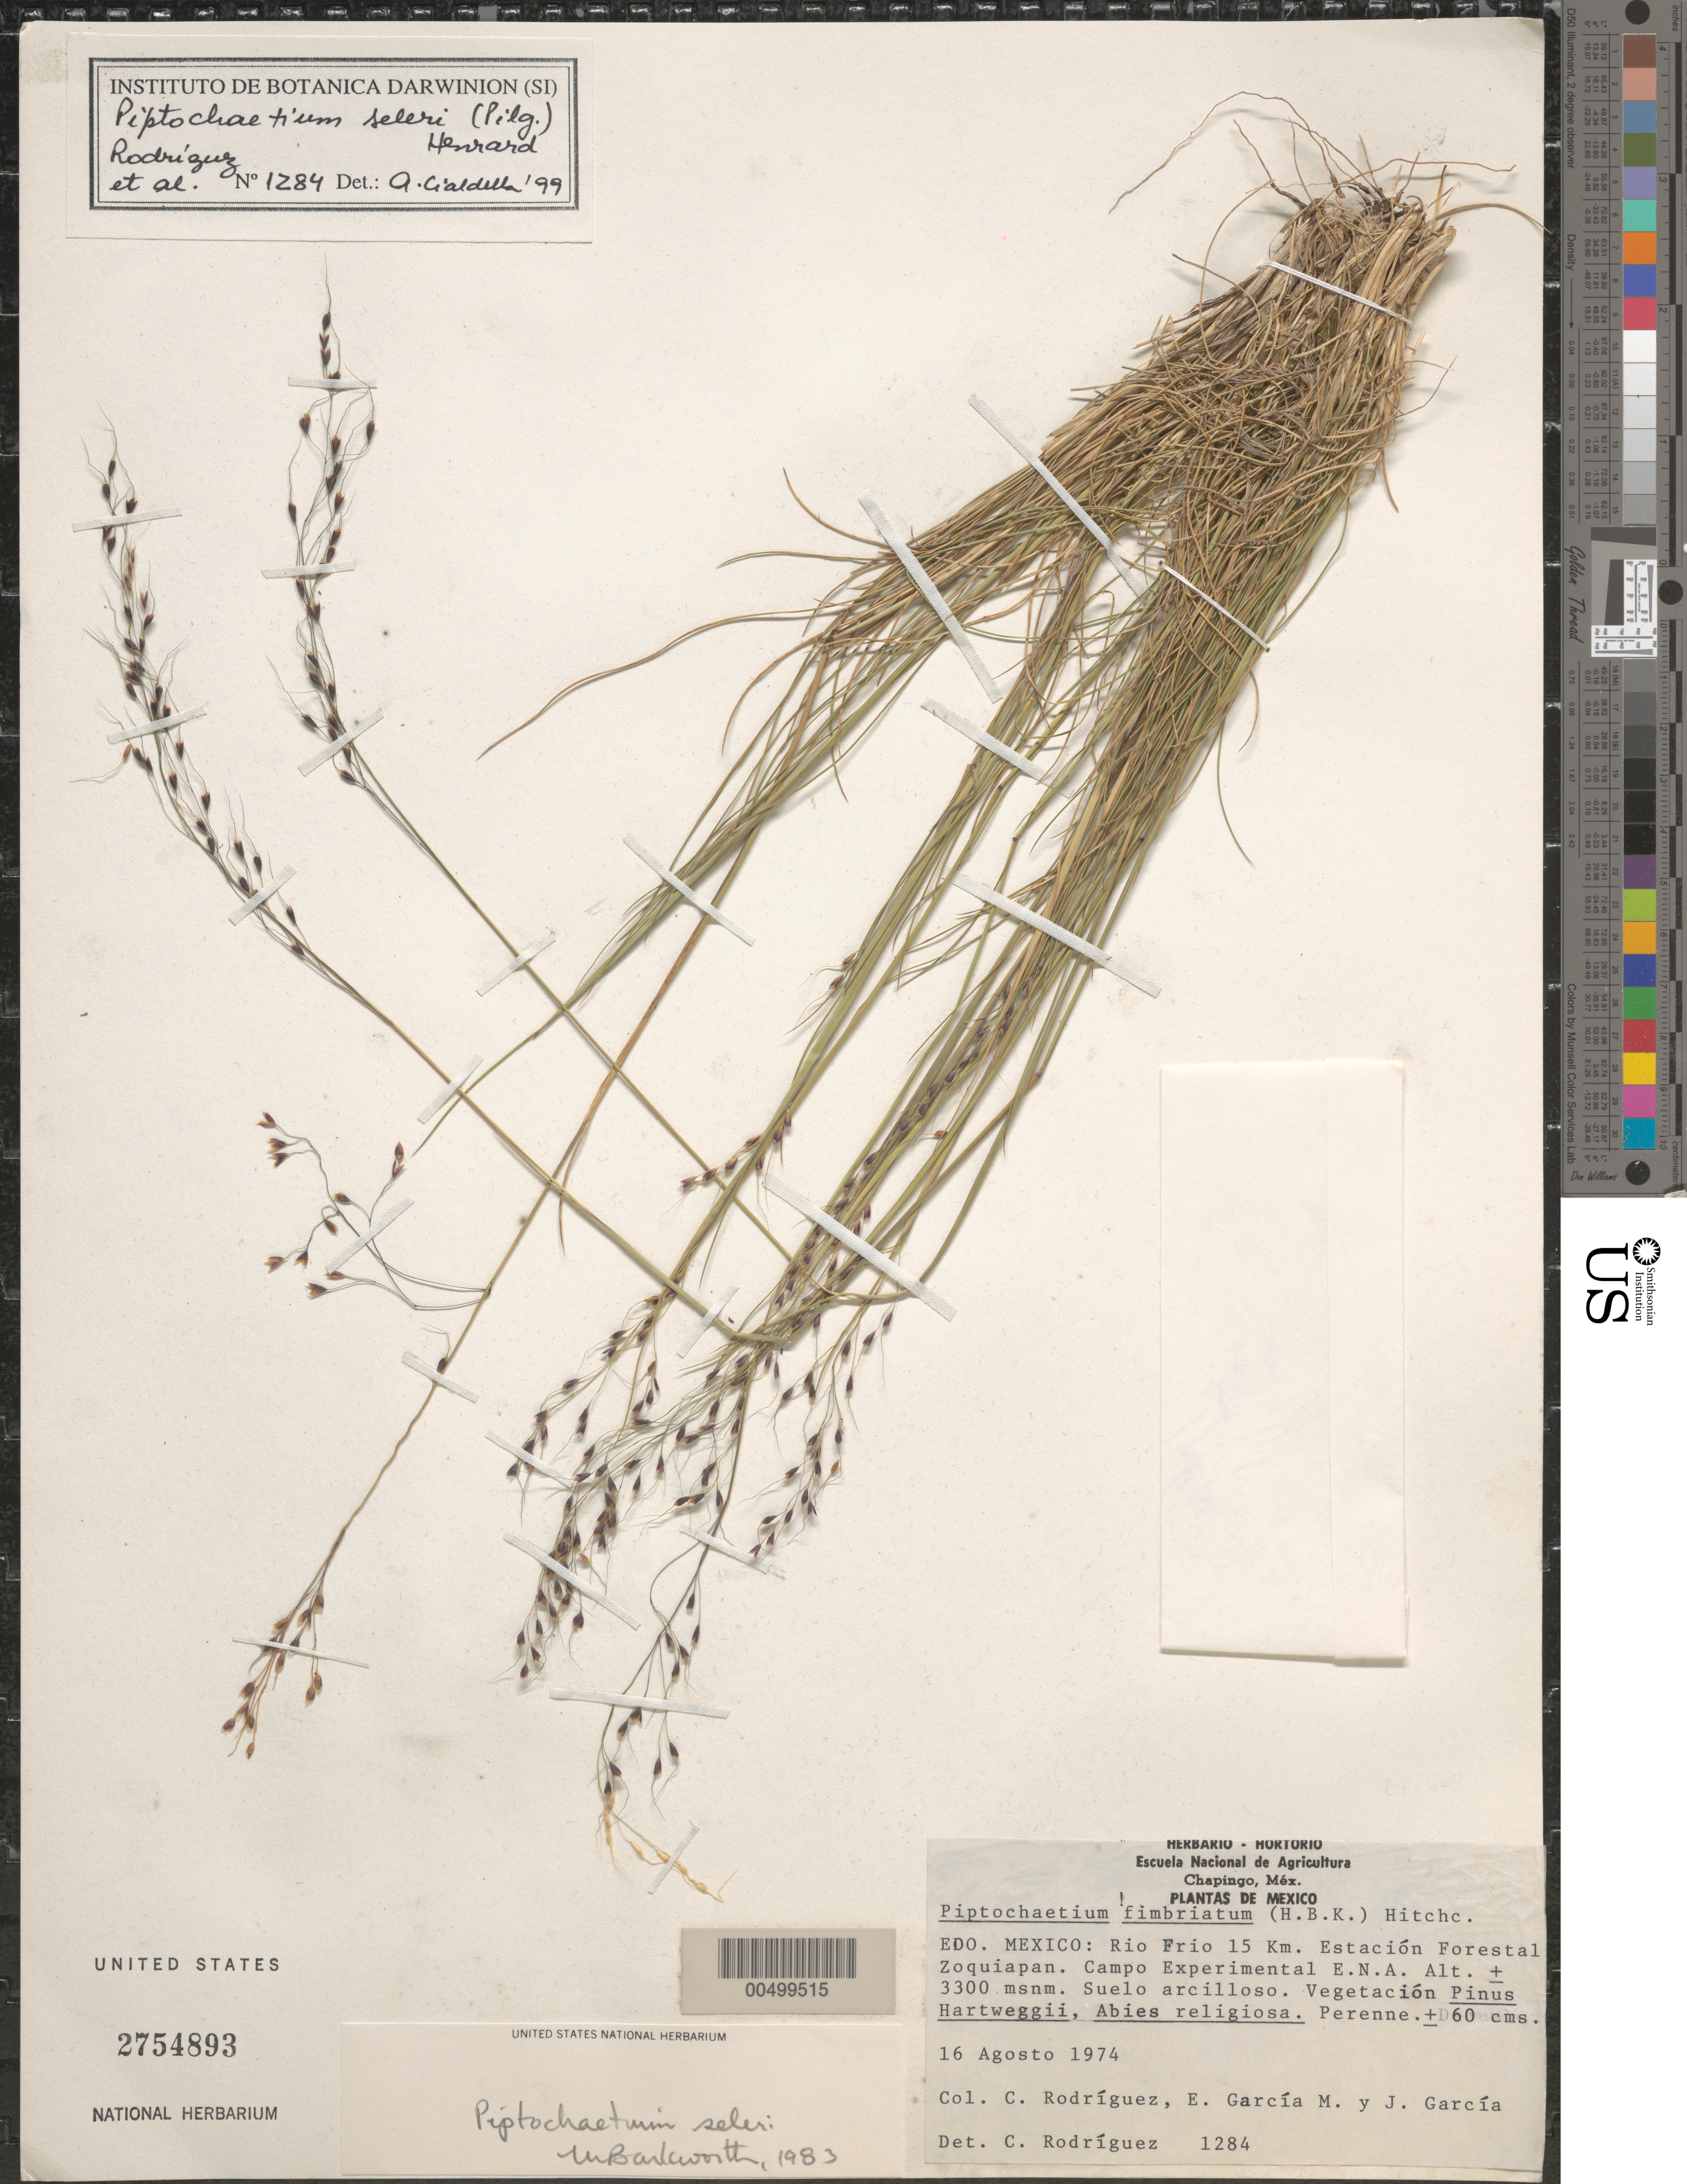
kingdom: Plantae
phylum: Tracheophyta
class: Liliopsida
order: Poales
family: Poaceae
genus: Piptochaetium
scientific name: Piptochaetium seleri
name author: (Pilg.) Henr.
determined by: Barkworth, M. E.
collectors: C. Rodríguez, E. García-M. & J. García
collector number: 1284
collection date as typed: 16 Aug 1974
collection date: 1974-08-16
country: Mexico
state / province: México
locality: Rio Frio 15 km Estación Forestal Zoquiapan, Campo Experimental E.N.A.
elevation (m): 3300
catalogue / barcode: US 2754893